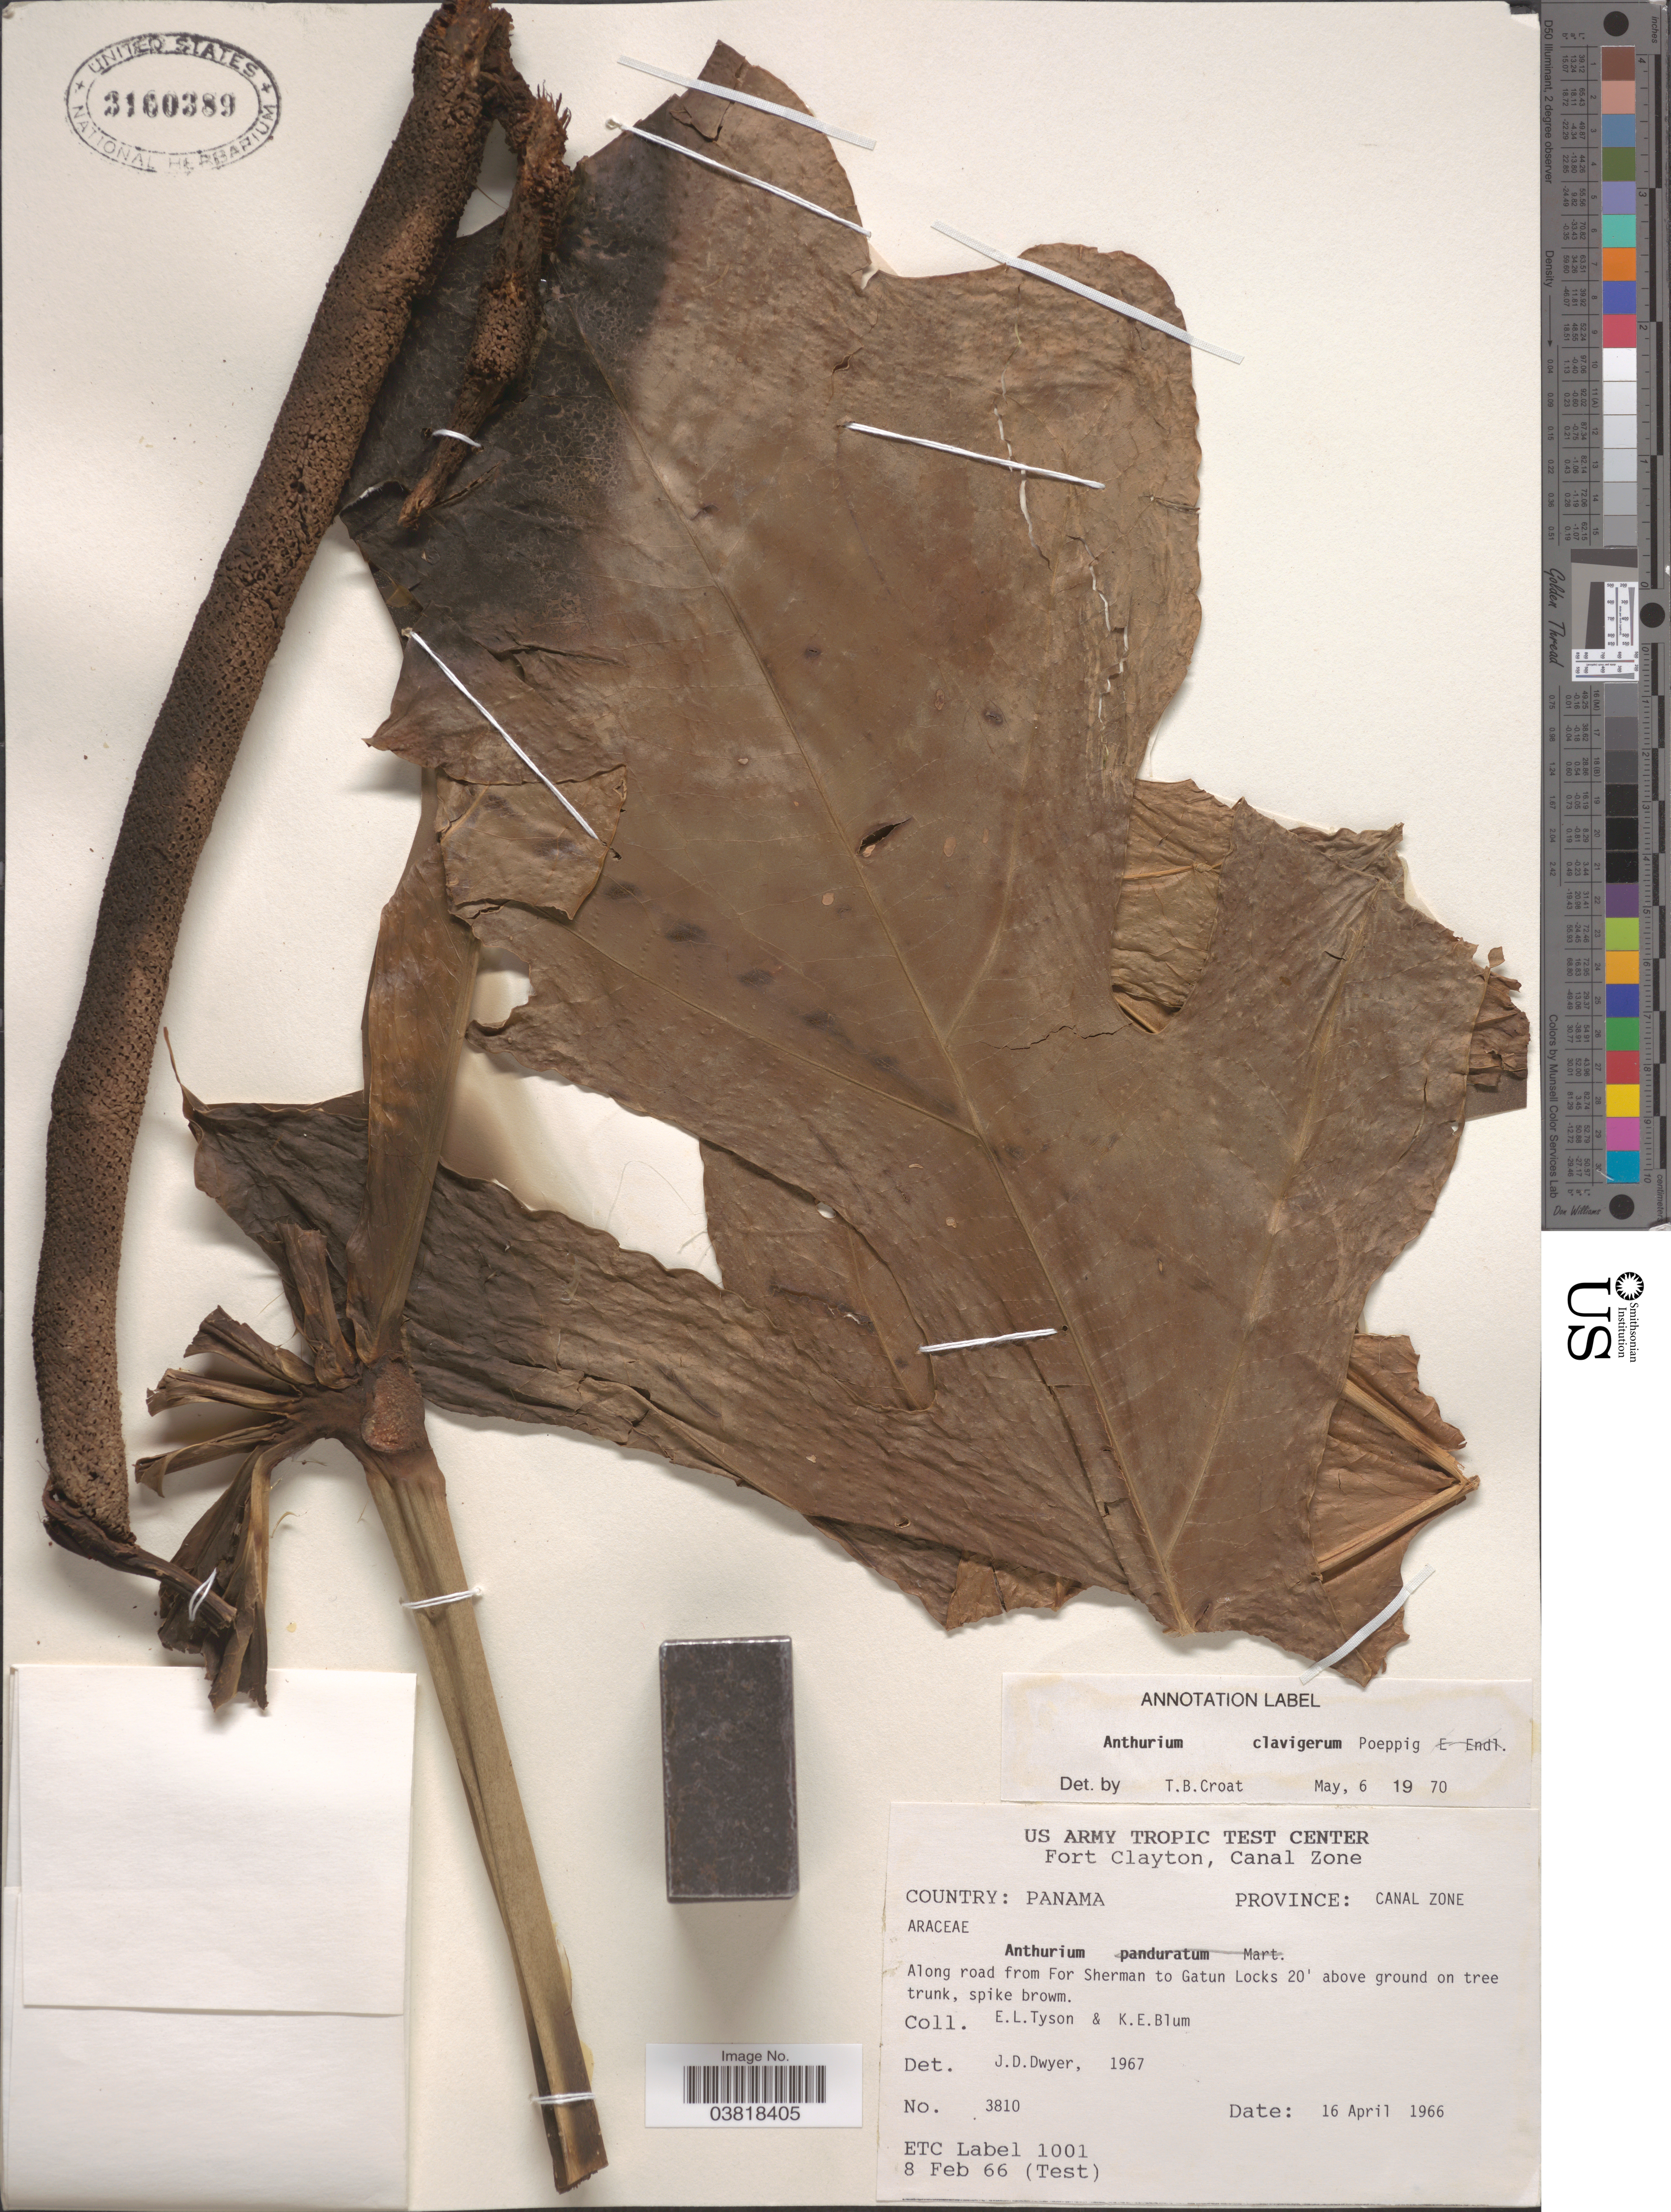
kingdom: Plantae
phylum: Tracheophyta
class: Liliopsida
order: Alismatales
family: Araceae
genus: Anthurium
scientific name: Anthurium clavigerum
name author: Poepp. & Endl.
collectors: E. L. Tyson & K. E. Blum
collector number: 3810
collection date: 1966-04-16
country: Panama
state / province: Colón / Panamá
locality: Province: Canal Zone. Along road from For Sherman to Gatun Locks 20' above ground on tree trunk, spike brown.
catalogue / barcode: US 3100389